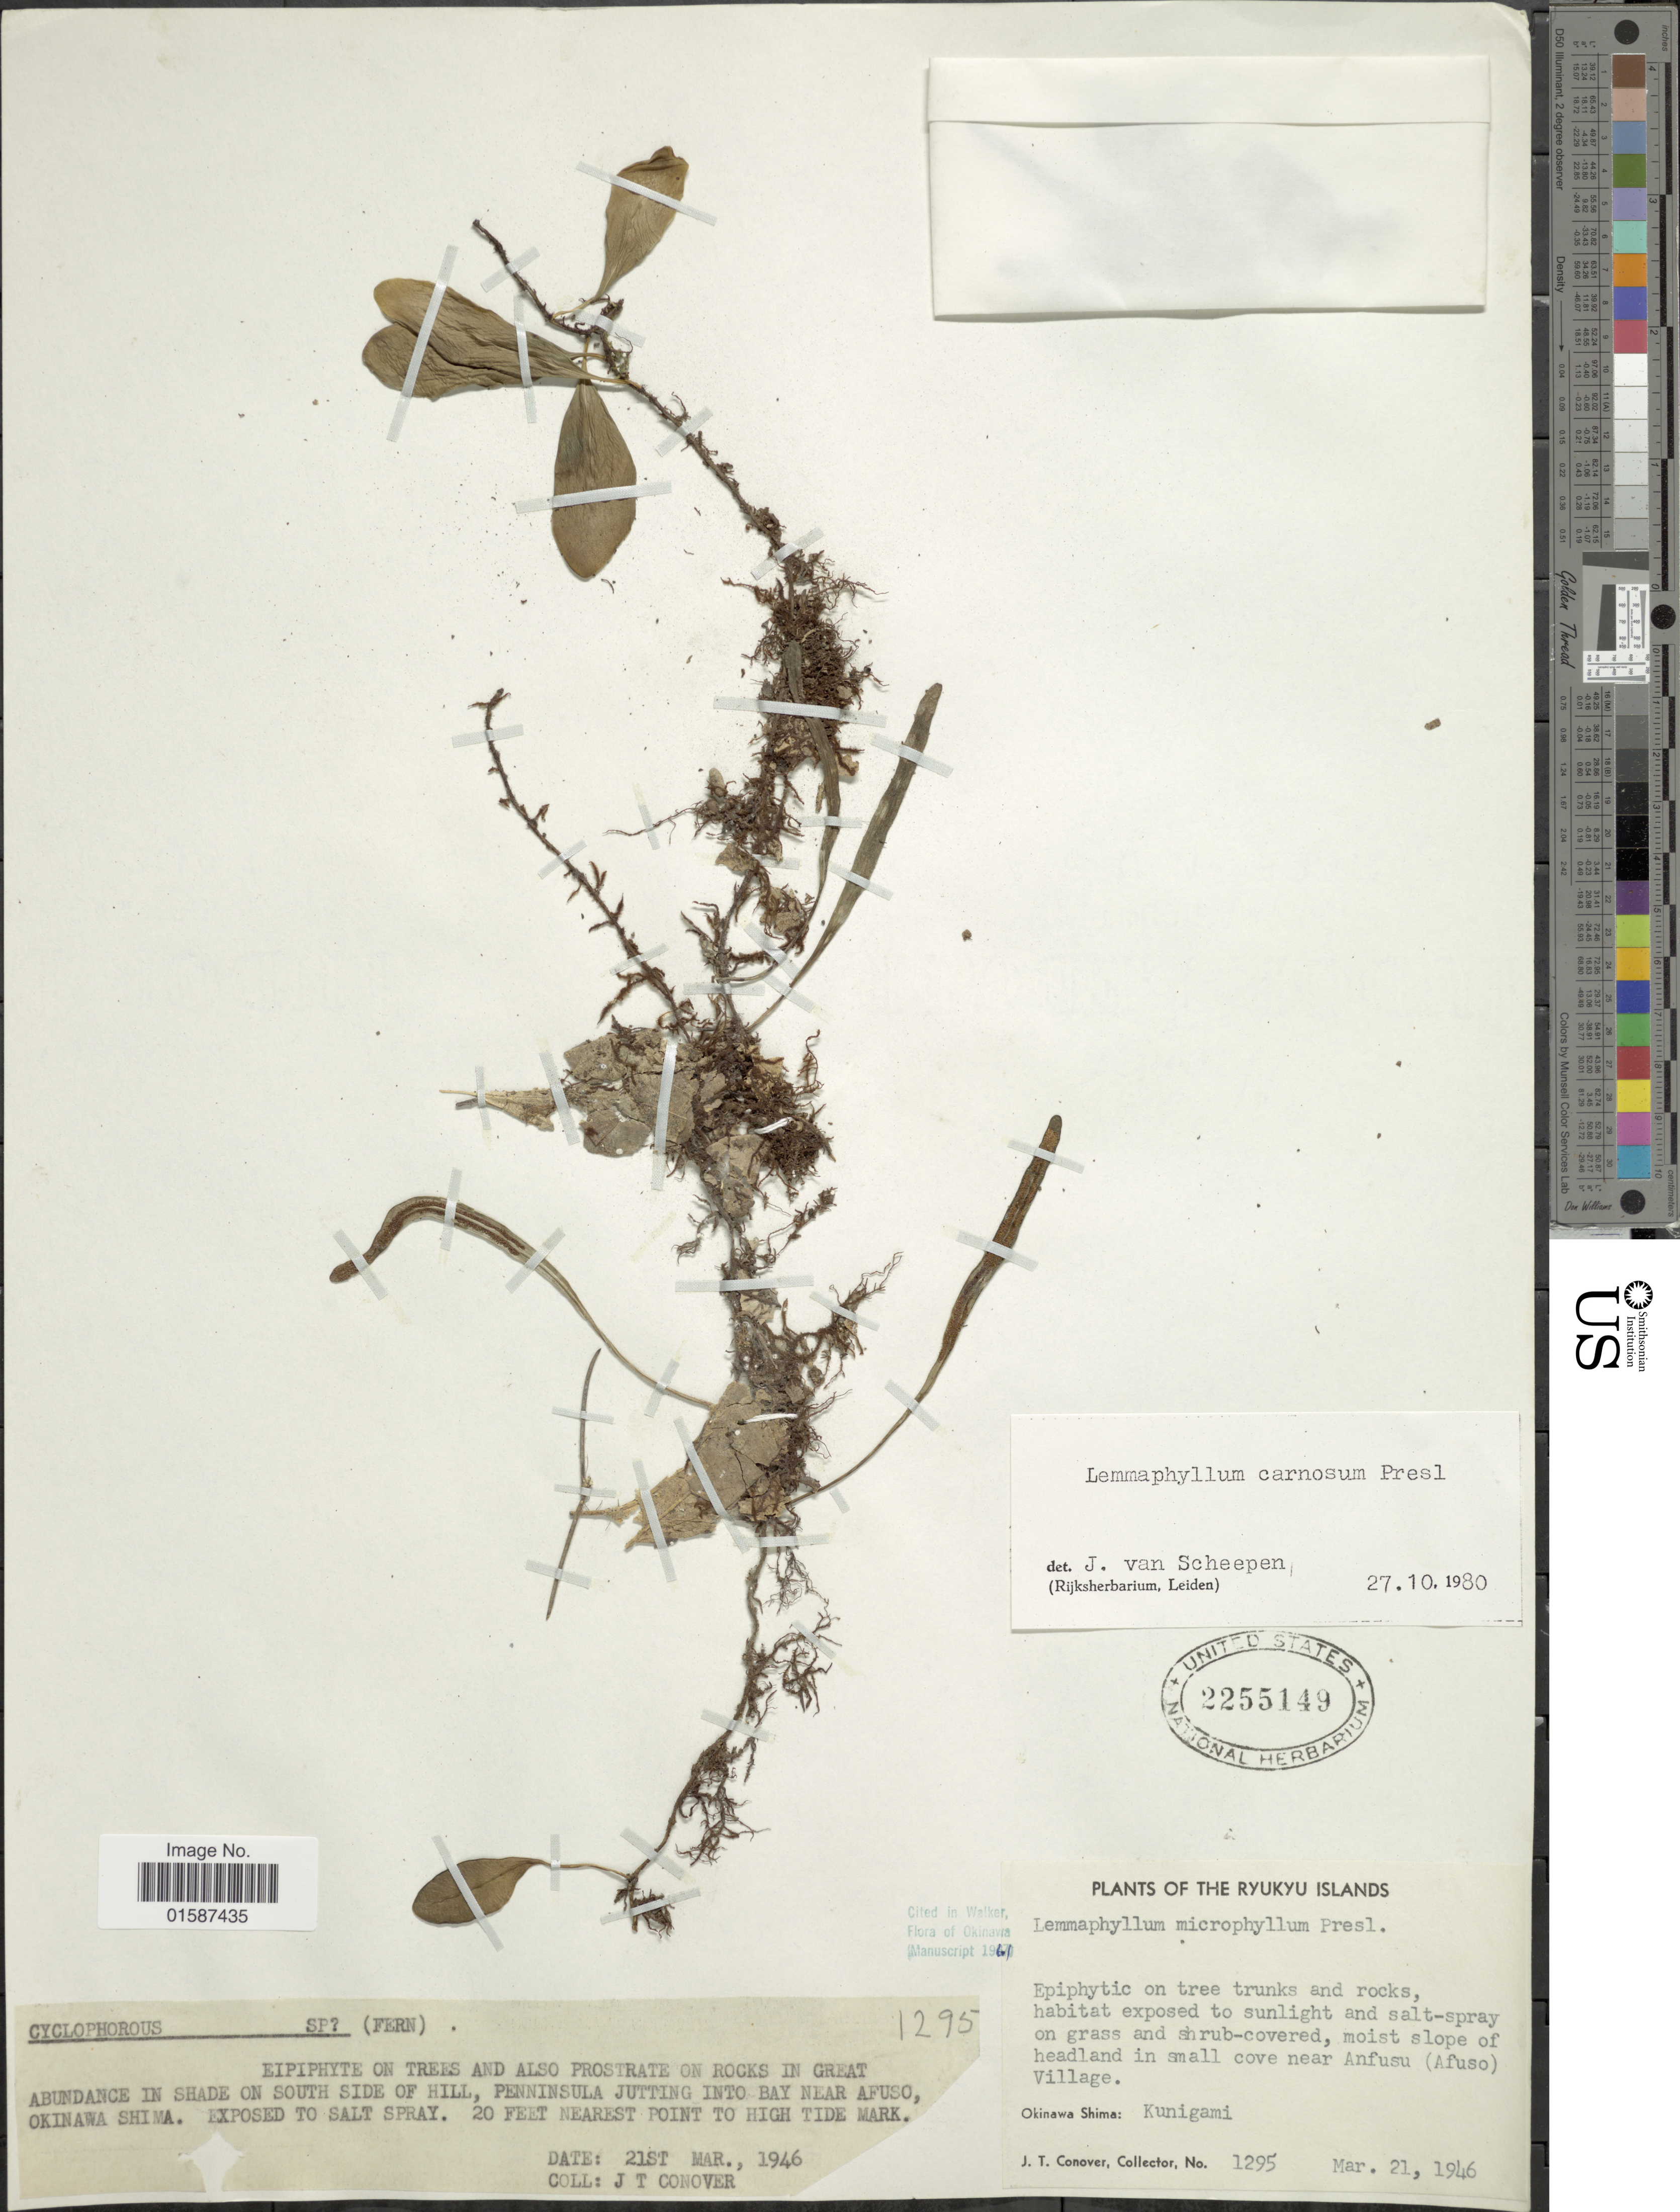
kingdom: Plantae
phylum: Tracheophyta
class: Polypodiopsida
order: Polypodiales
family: Polypodiaceae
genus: Lemmaphyllum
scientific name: Lemmaphyllum carnosum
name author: (J. Sm. ex Hook.) C. Presl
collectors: J. T. Conover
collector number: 1295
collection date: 1946-03-21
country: Japan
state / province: Okinawa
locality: Ryukyu Islands, Okinawa shima: kunigami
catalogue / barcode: US 2255149